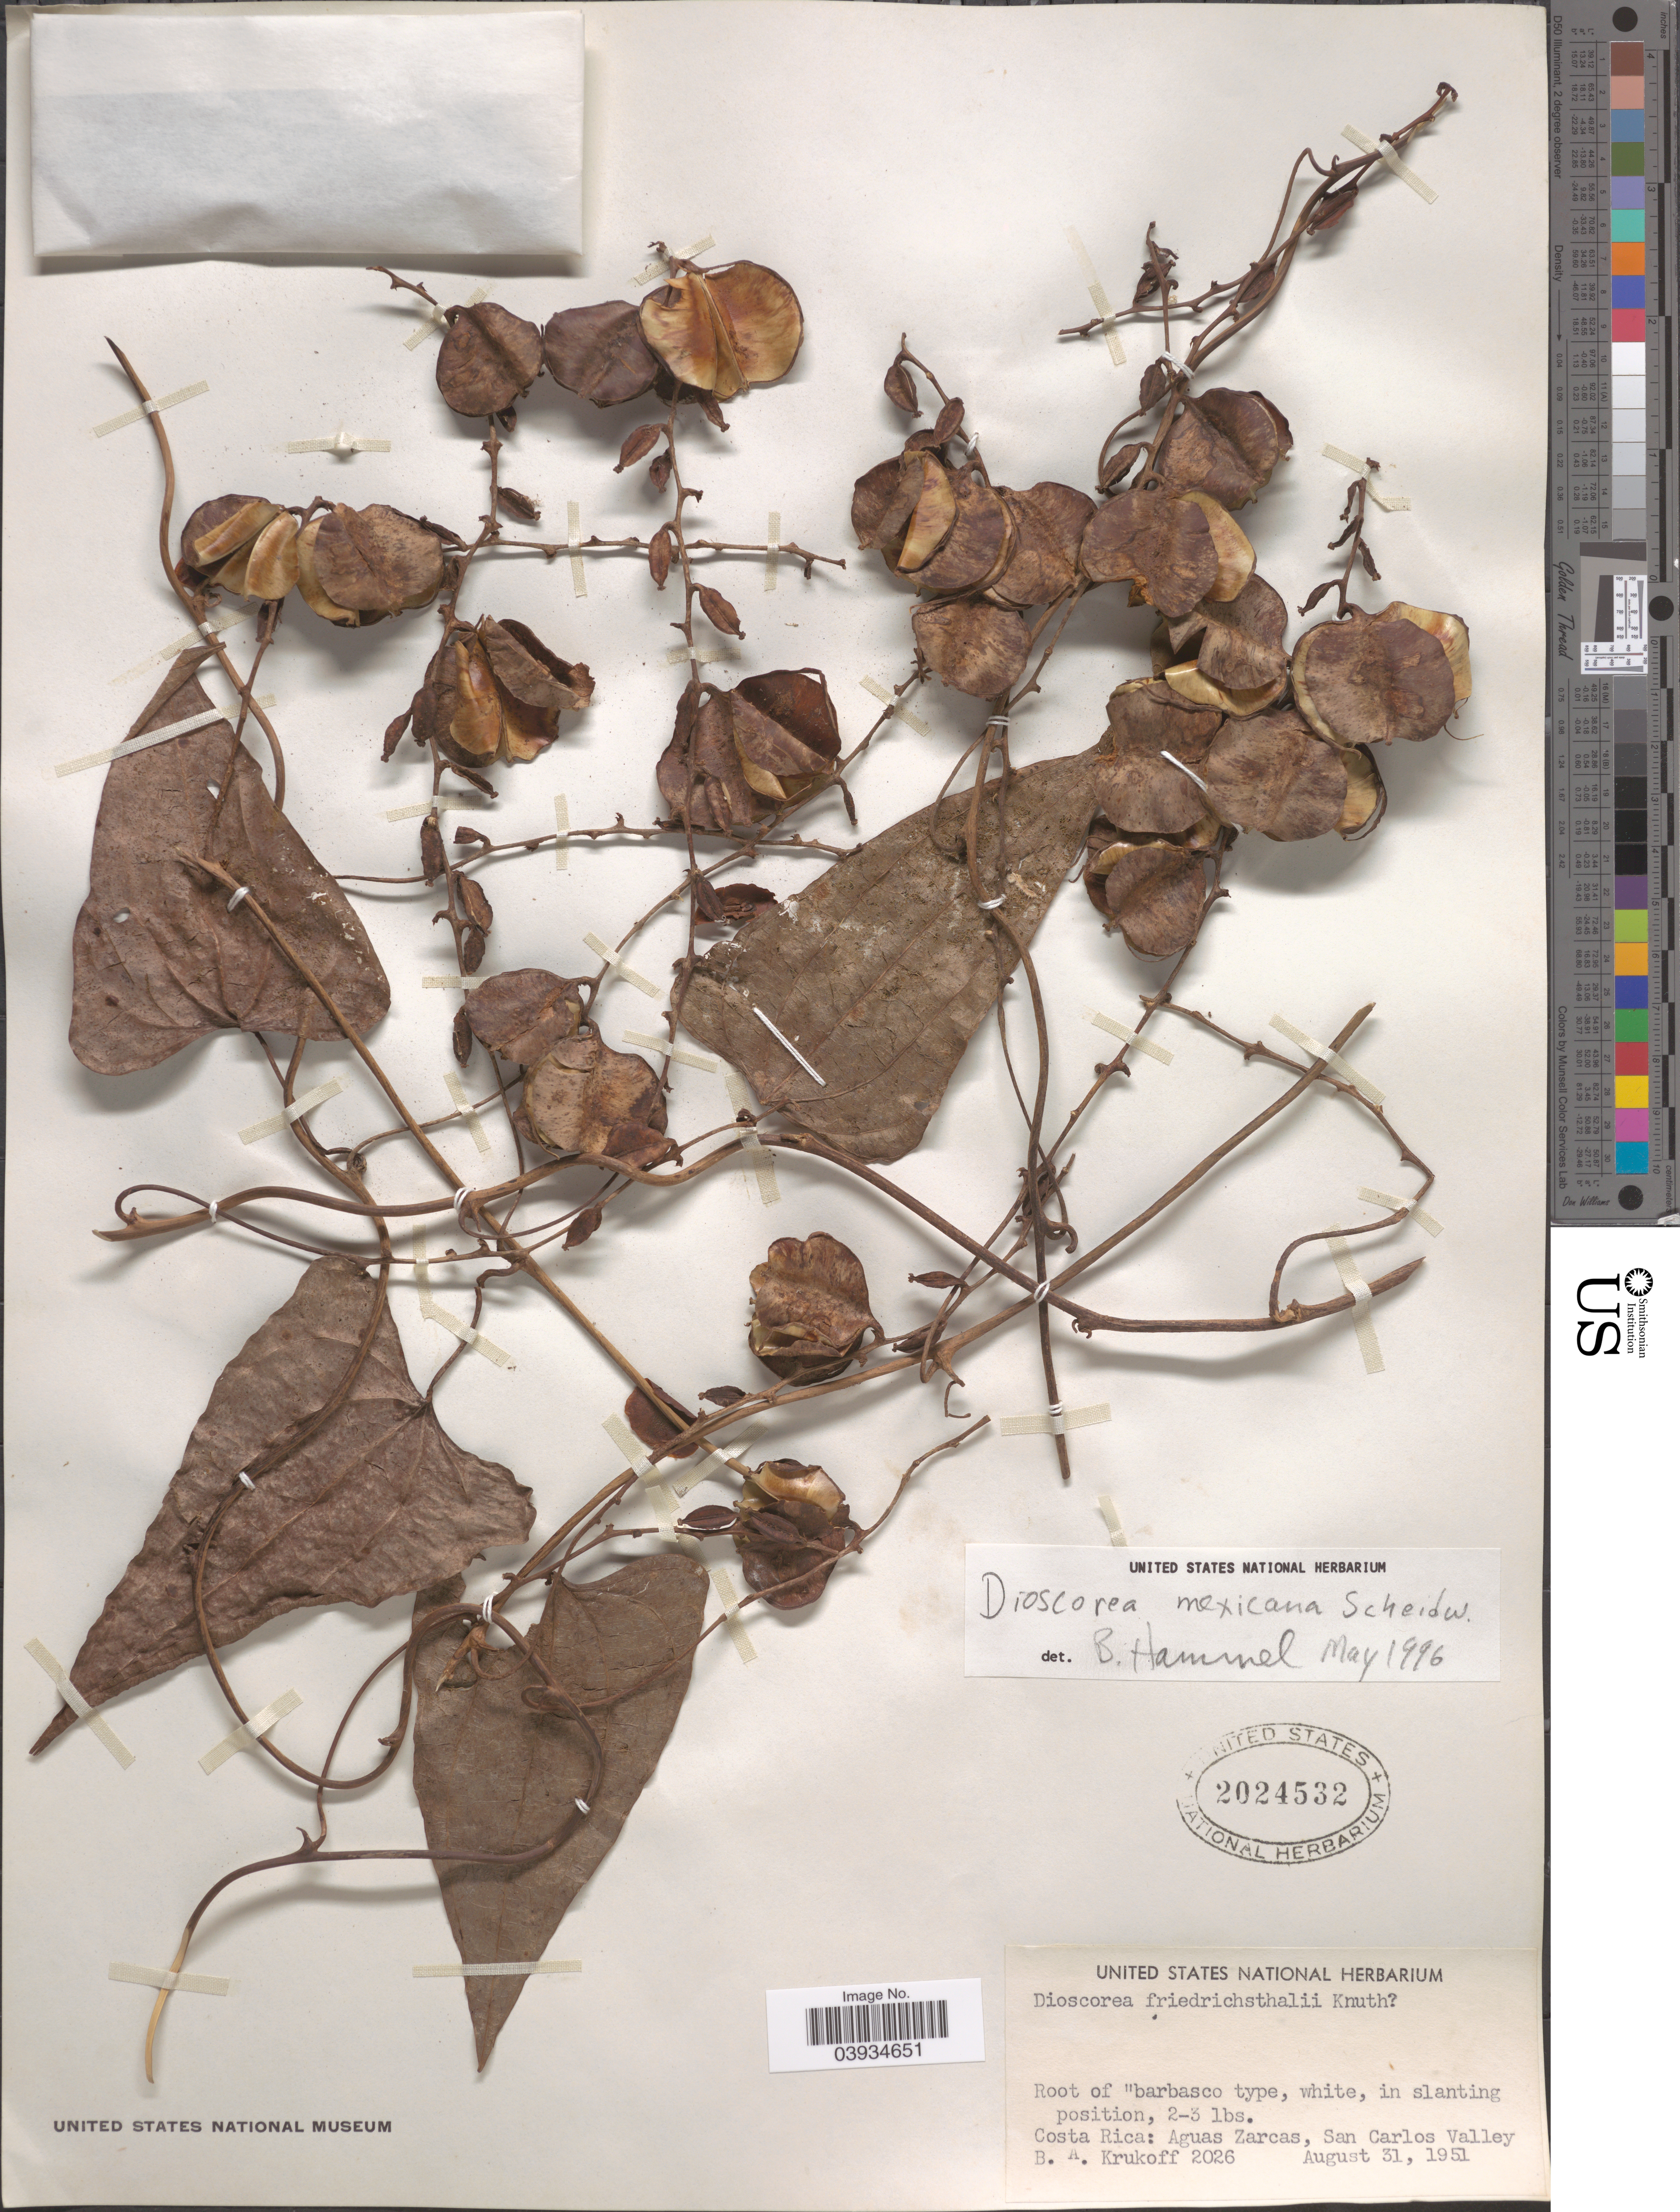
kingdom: Plantae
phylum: Tracheophyta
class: Liliopsida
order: Dioscoreales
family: Dioscoreaceae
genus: Dioscorea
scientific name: Dioscorea mexicana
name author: Scheidw.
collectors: B. A. Krukoff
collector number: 2026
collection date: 1951-08-31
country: Costa Rica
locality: Aguas Zarcas, San Carlos Valley.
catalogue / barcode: US 2024532